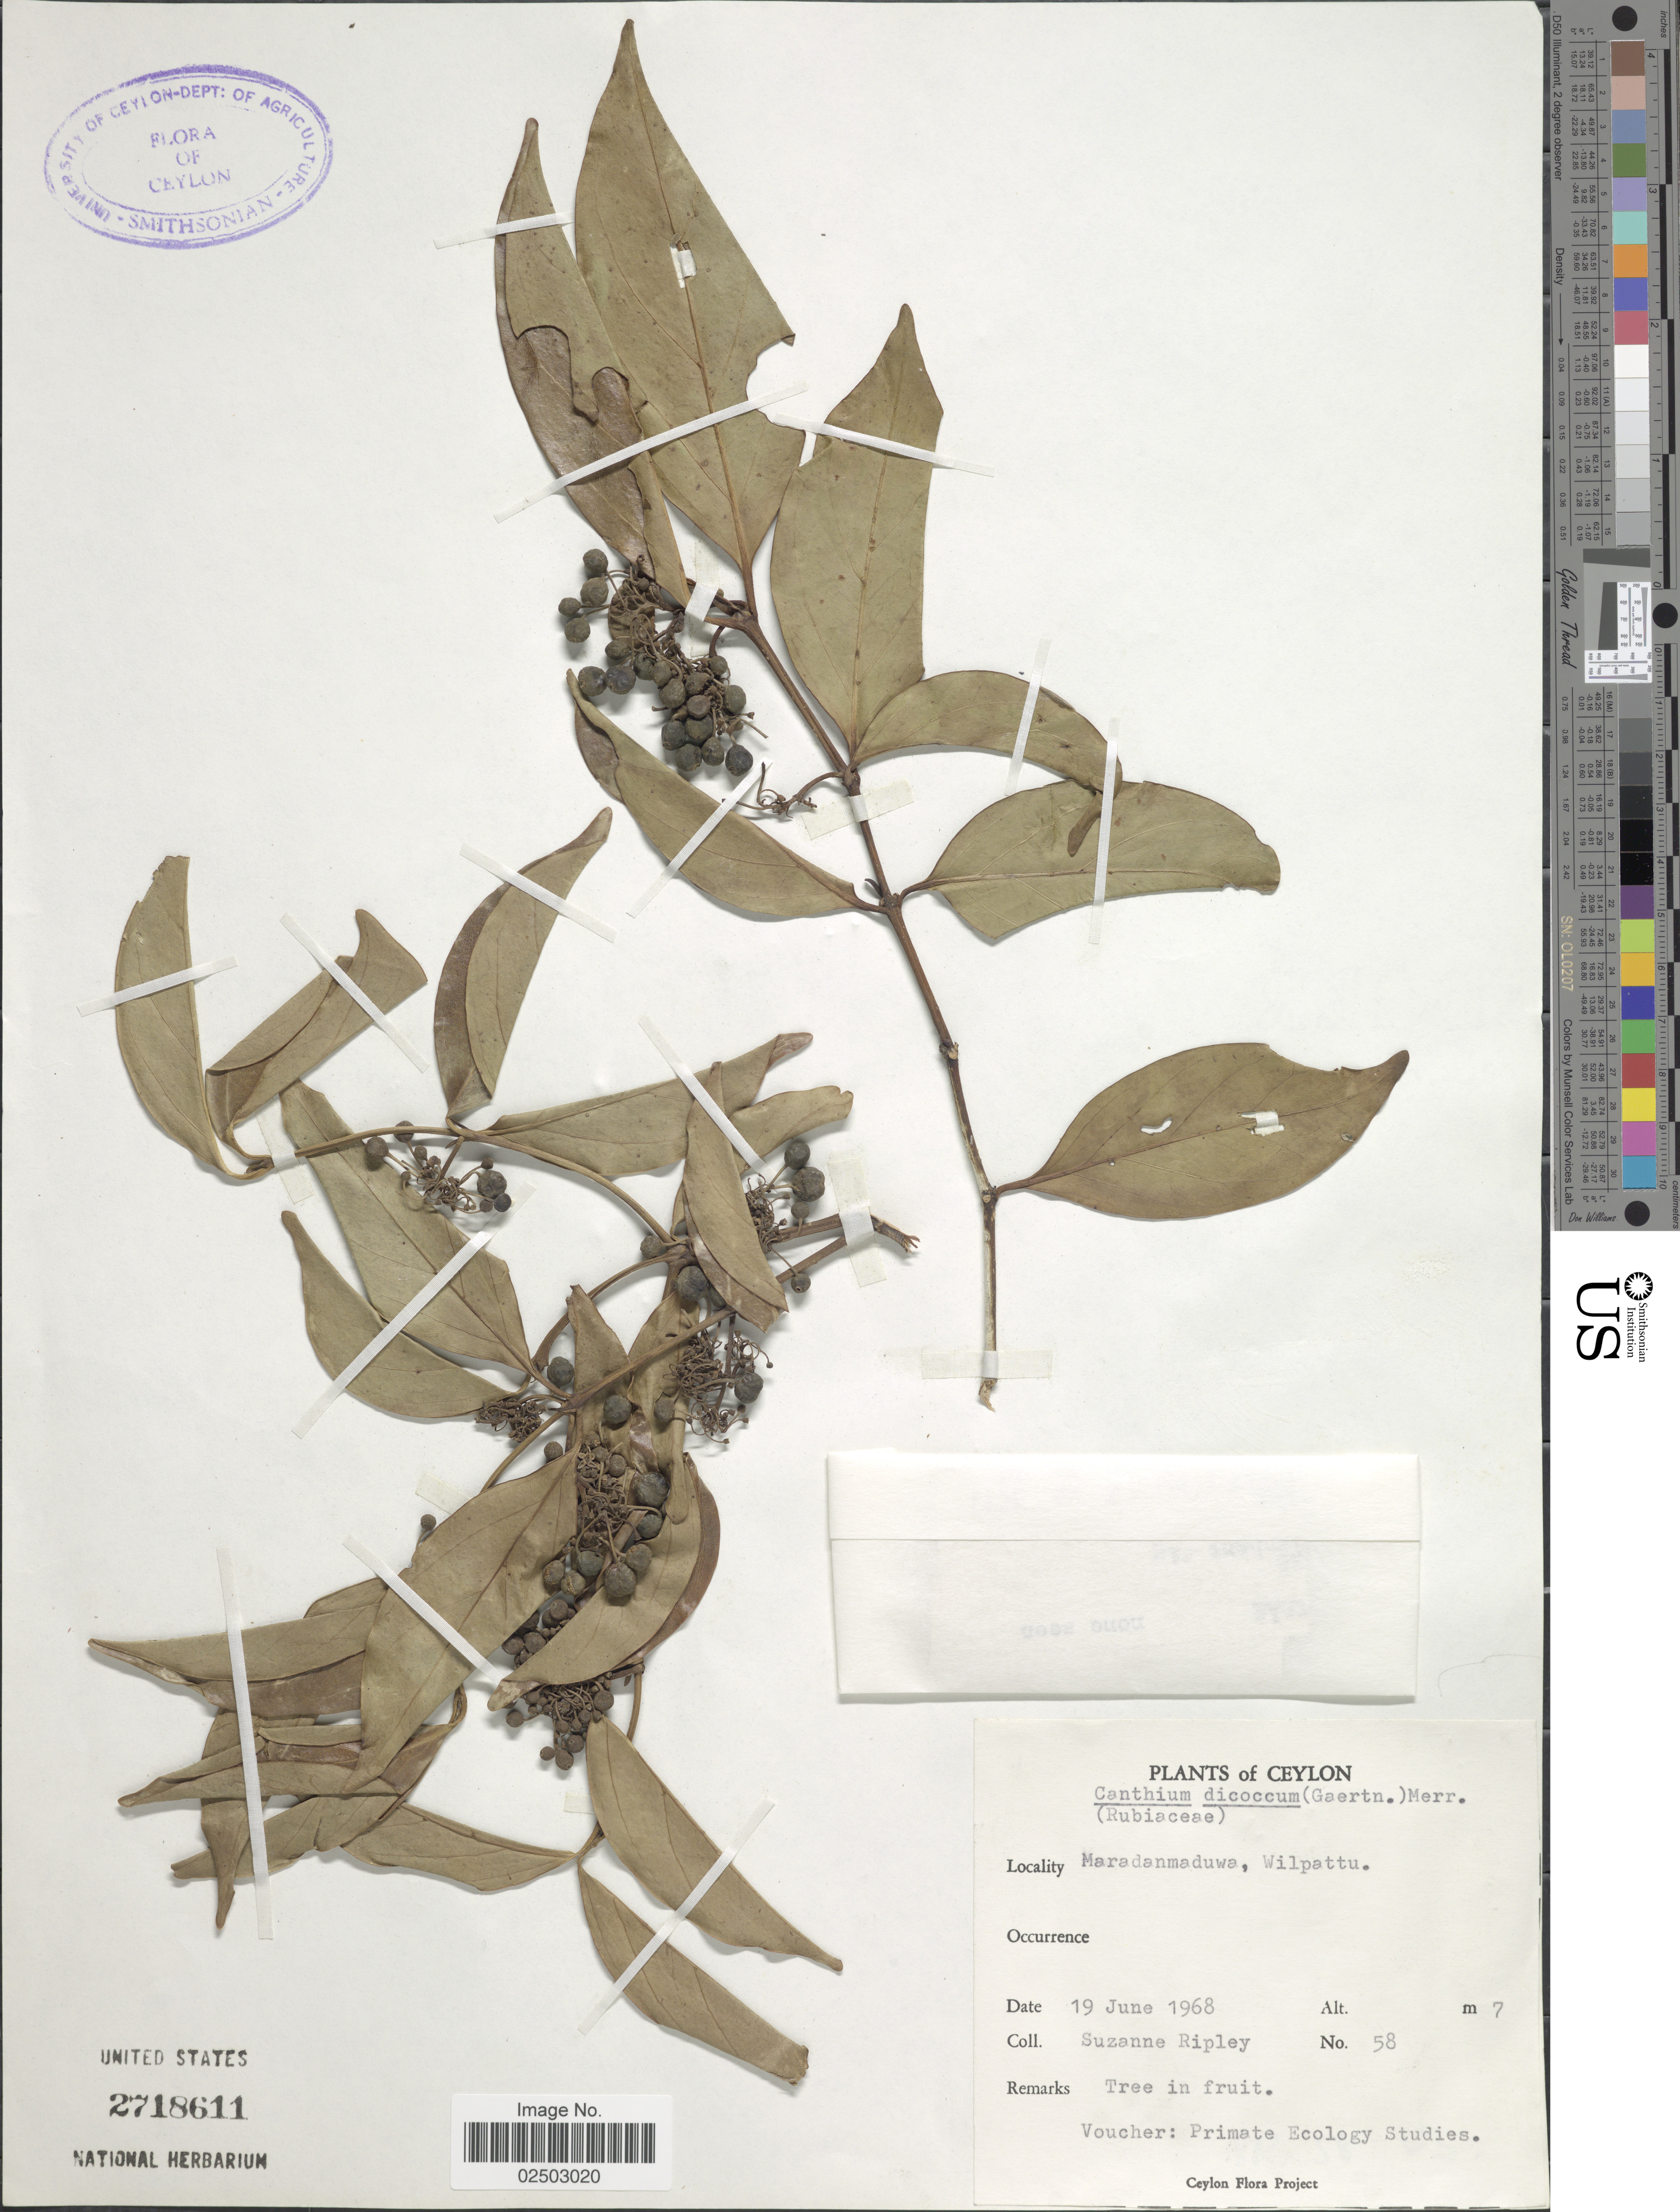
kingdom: Plantae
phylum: Tracheophyta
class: Magnoliopsida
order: Gentianales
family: Rubiaceae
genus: Canthium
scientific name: Canthium dicoccum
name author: (Gaertn.) Merr.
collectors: S. Ripley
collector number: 58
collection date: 1968-06-19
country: Sri Lanka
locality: Ceylon, Maradanmaduwa, Wilpattu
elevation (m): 7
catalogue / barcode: US 2718611